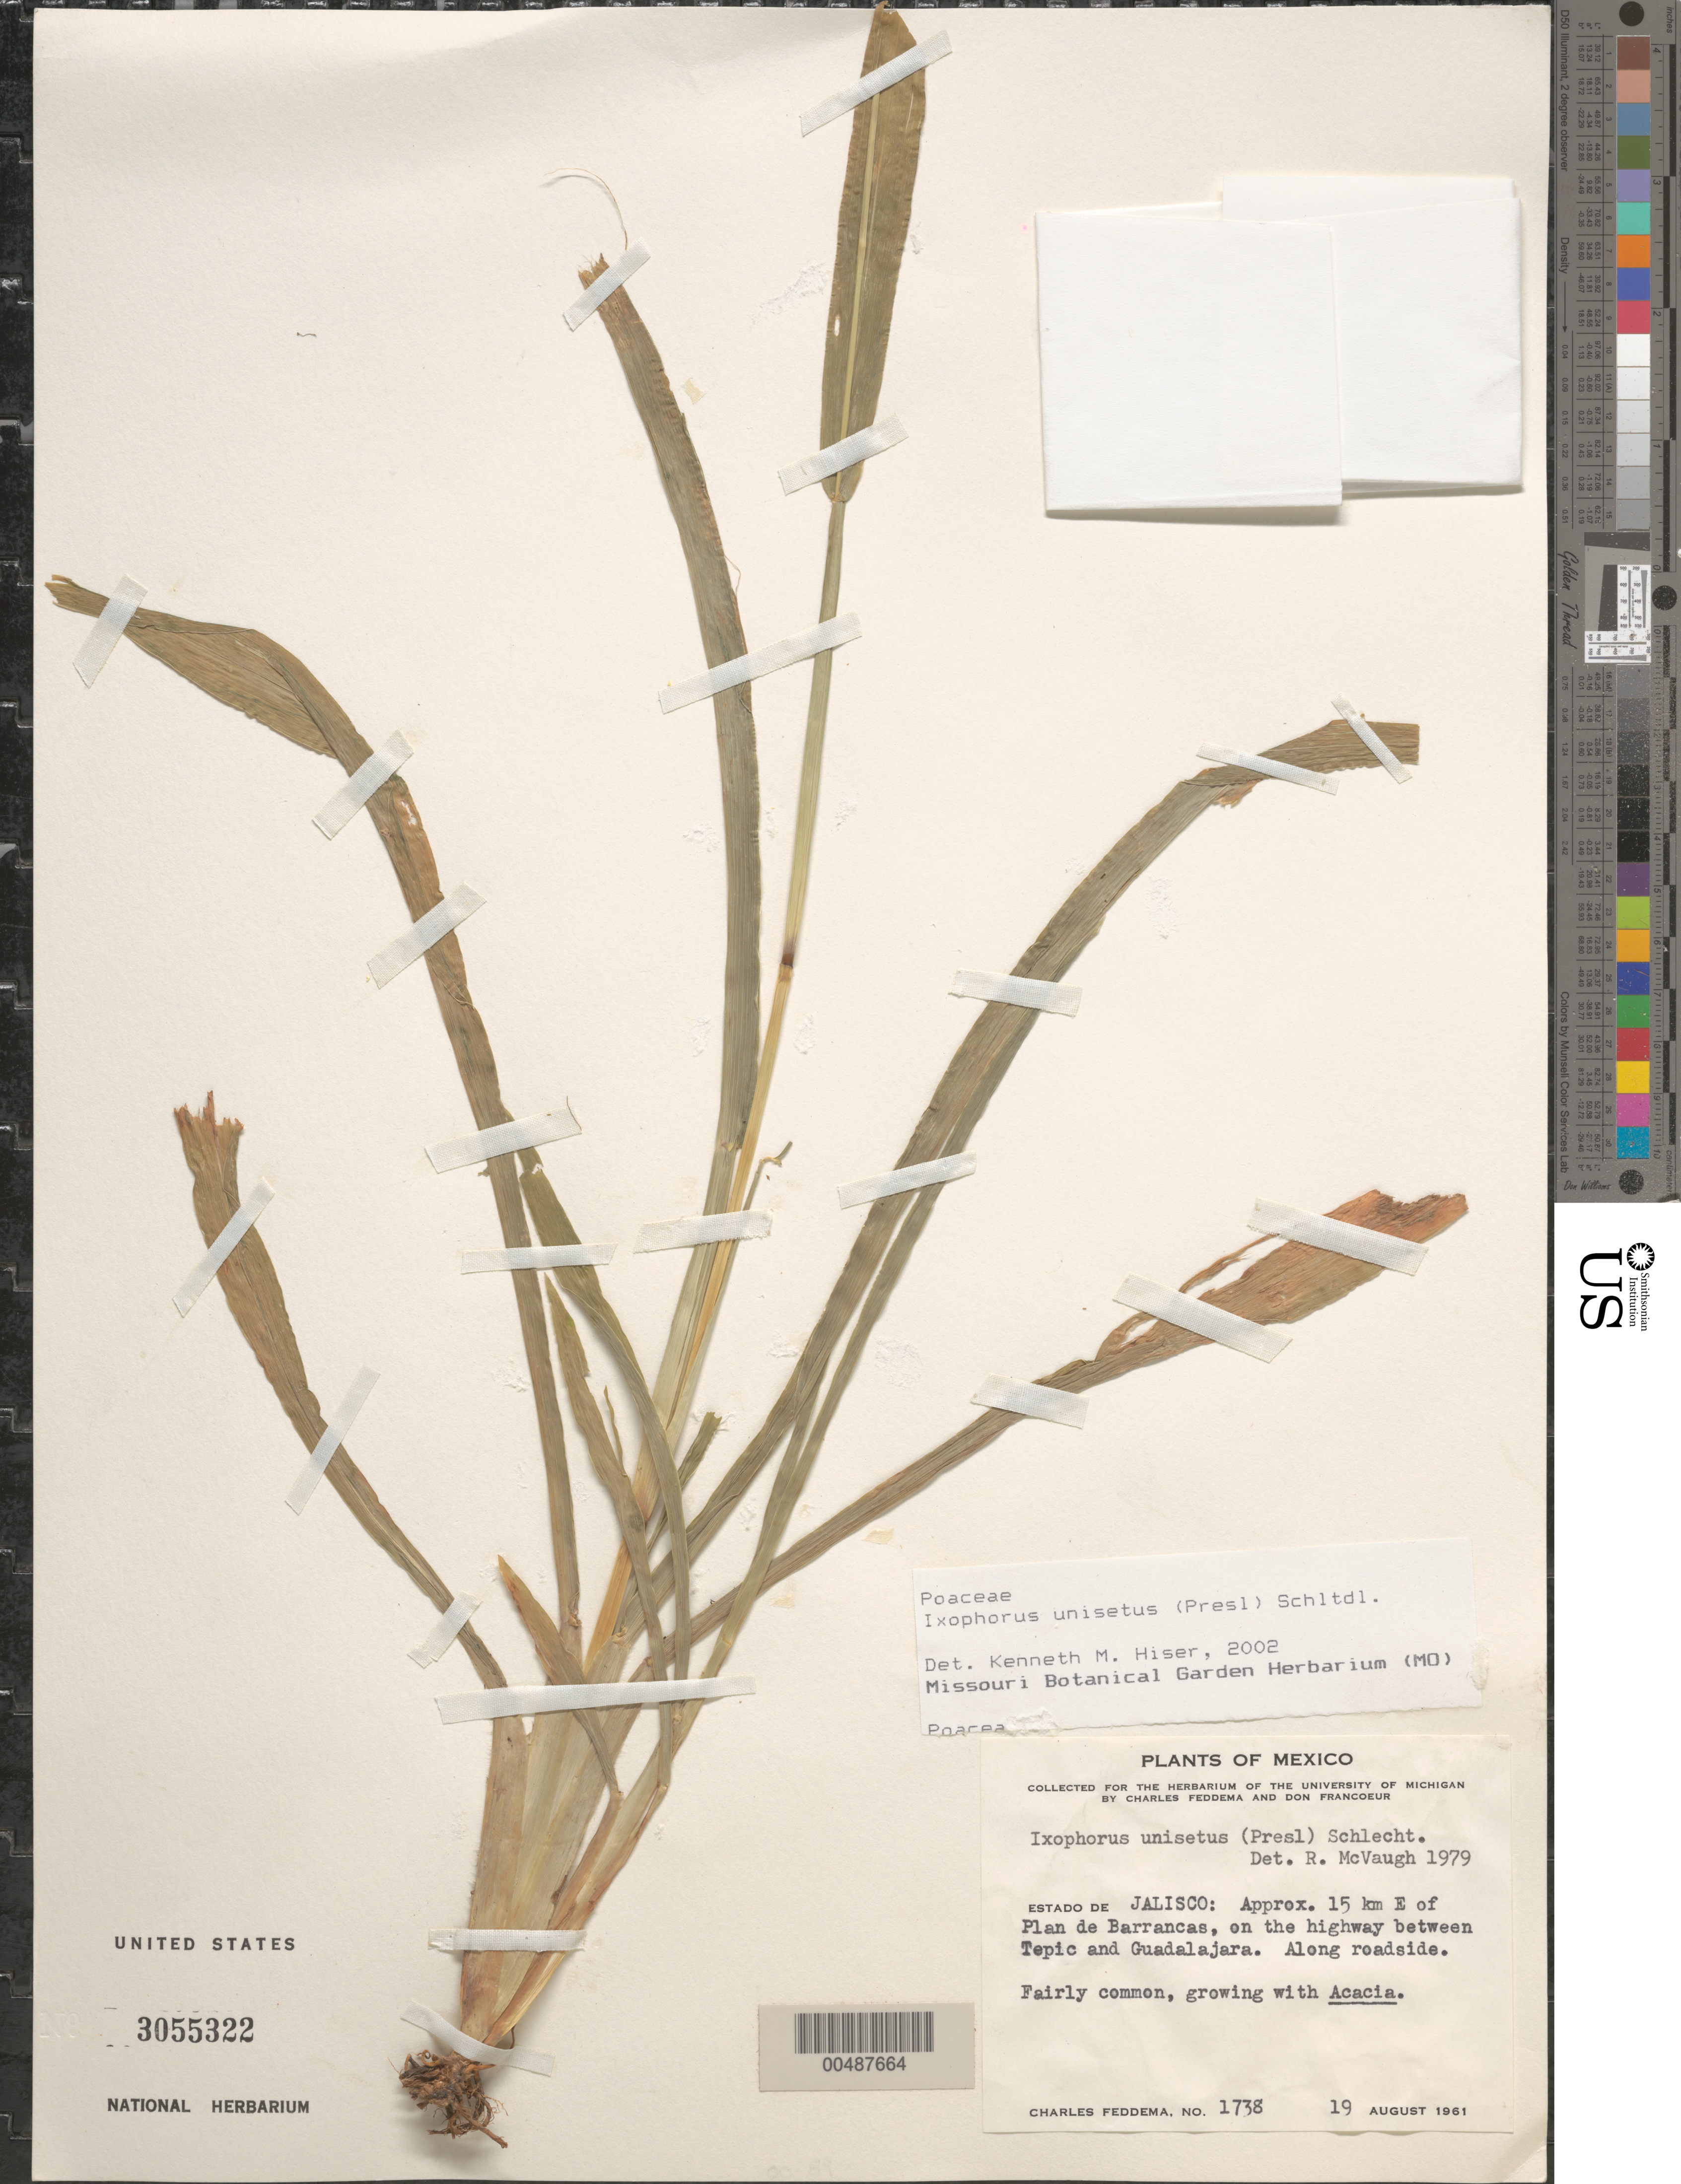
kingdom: Plantae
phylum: Tracheophyta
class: Liliopsida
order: Poales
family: Poaceae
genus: Ixophorus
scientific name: Ixophorus unisetus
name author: (J. Presl) Schltdl.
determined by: McVaugh, R.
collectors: C. Feddema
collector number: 1738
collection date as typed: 19 Aug 1961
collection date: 1961-08-19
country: Mexico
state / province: Jalisco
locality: Approx. 15 km E of Plan de Barancas, on the hwy between Tepic & Guadalajara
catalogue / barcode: US 3055322